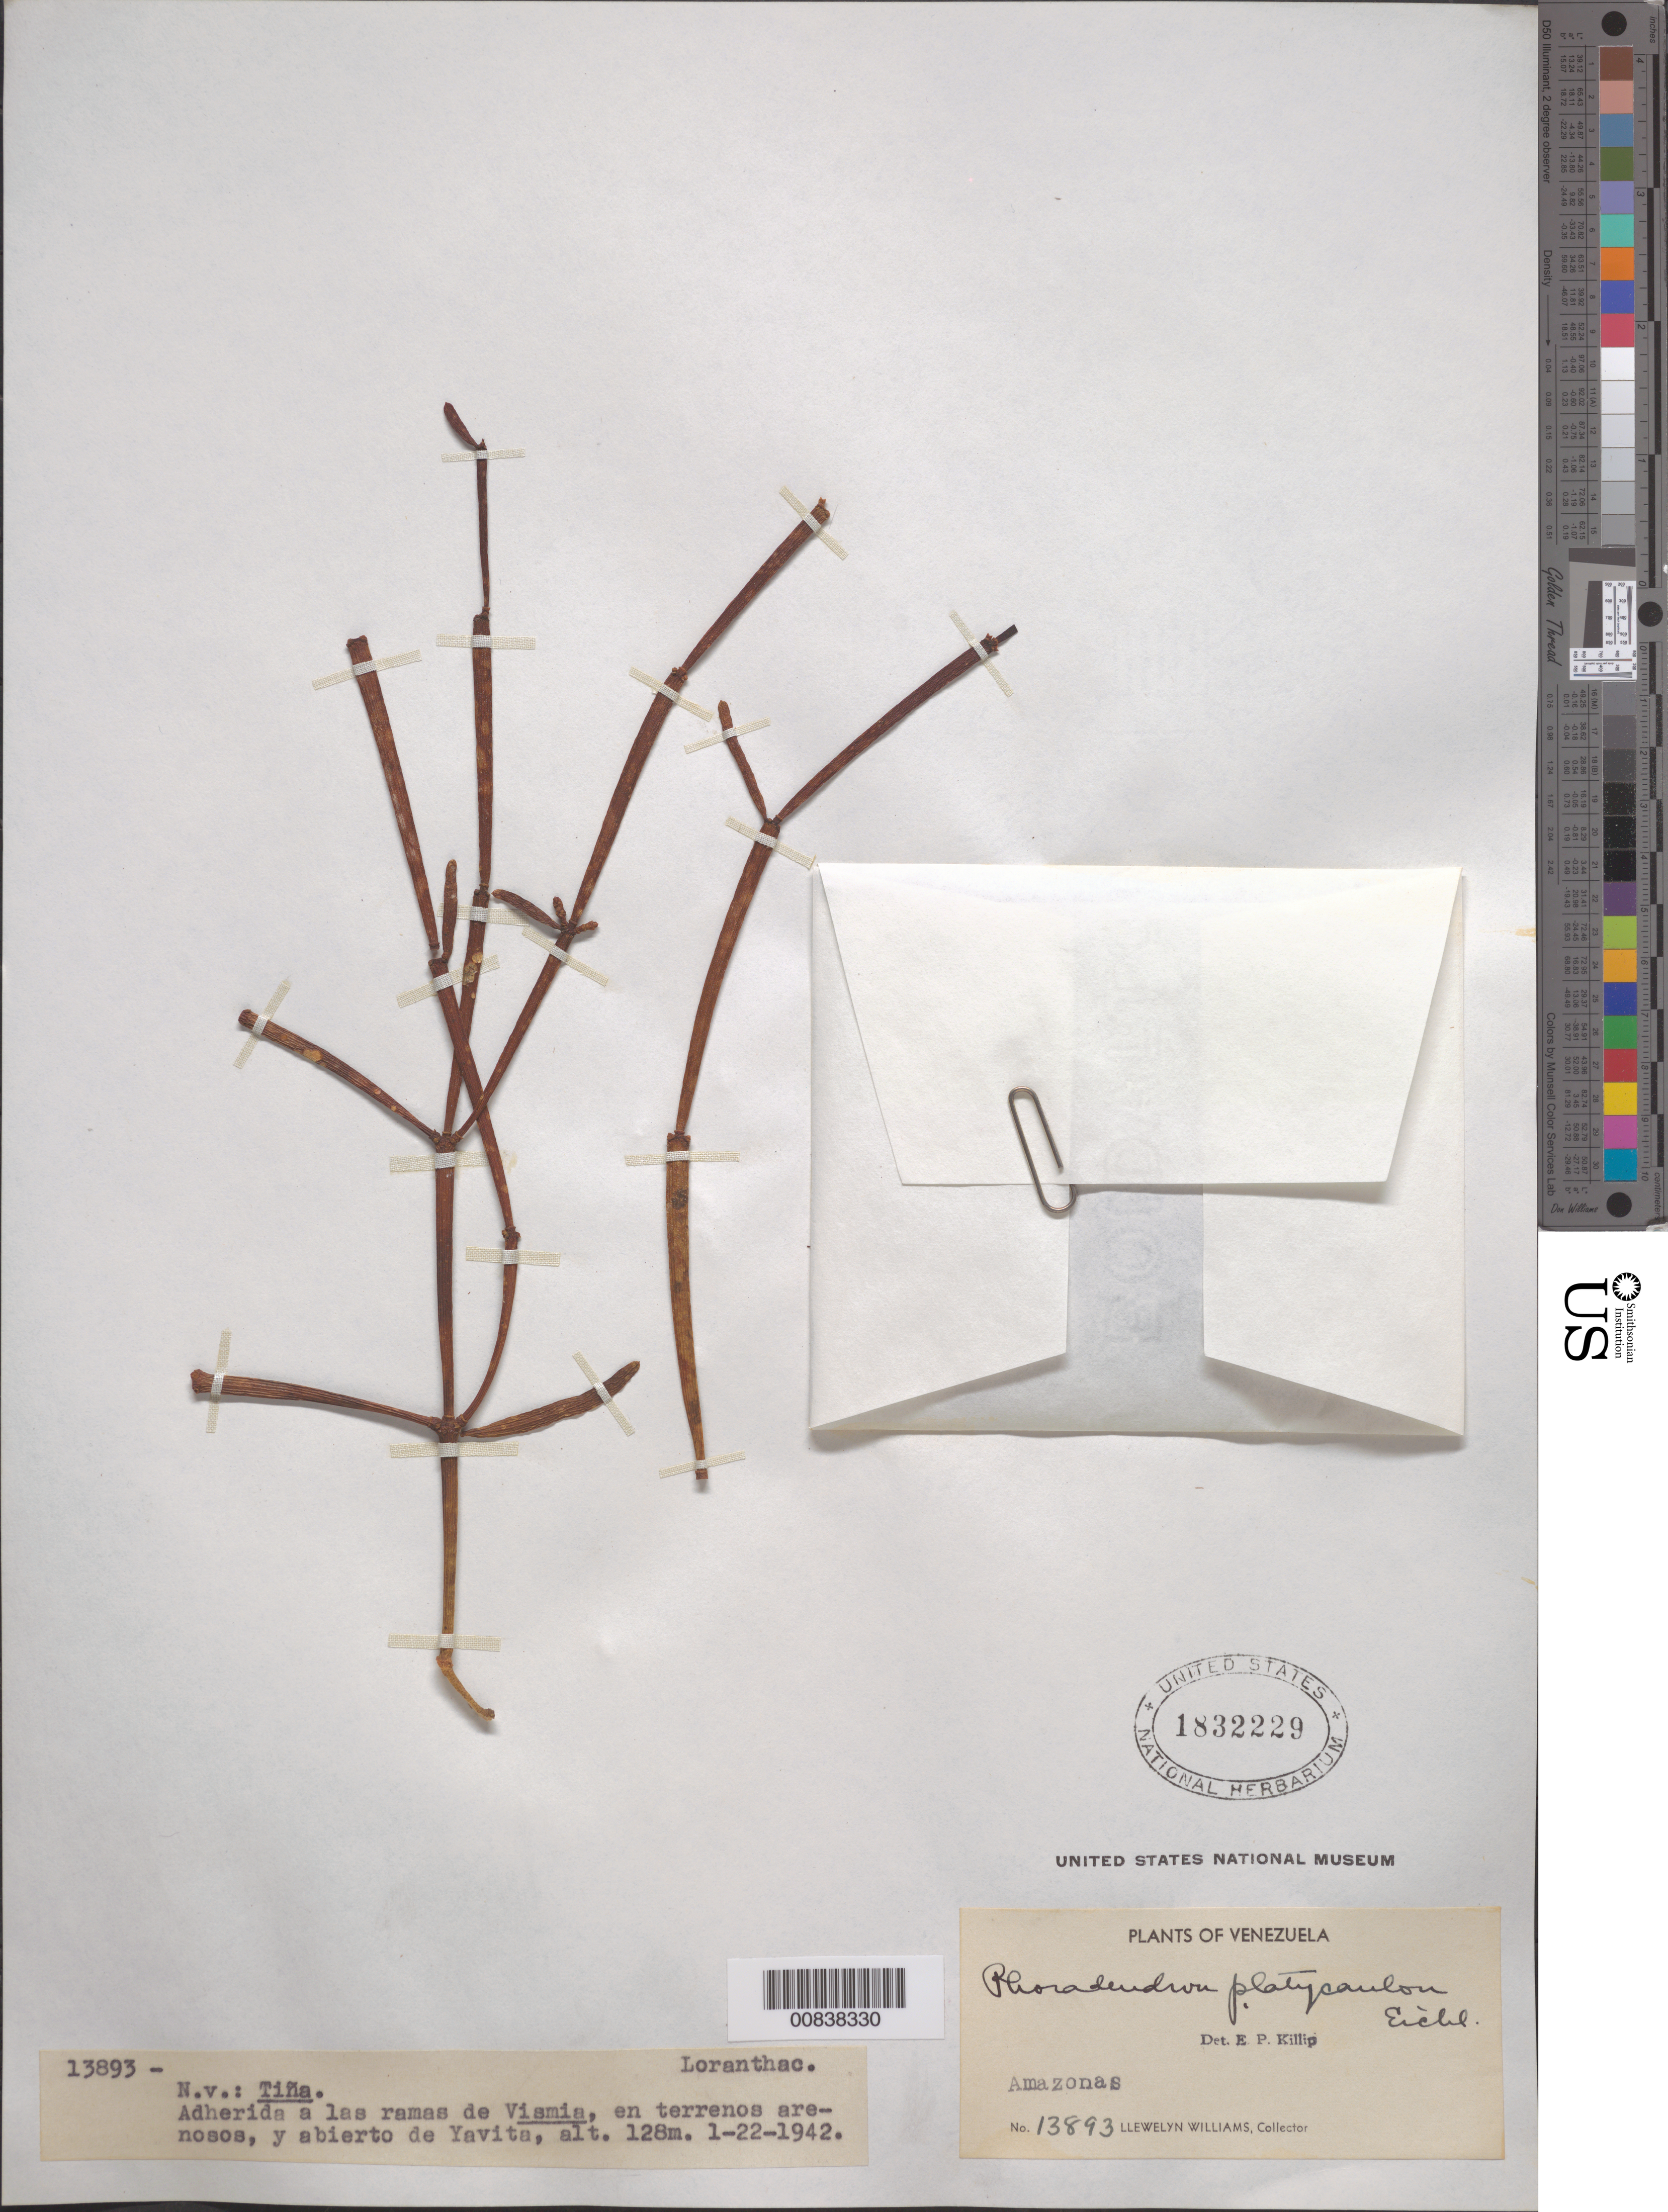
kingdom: Plantae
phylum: Tracheophyta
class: Magnoliopsida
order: Santalales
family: Viscaceae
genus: Phoradendron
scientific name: Phoradendron platycaulon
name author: Eichler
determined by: Killip, Ellsworth P.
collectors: Ll. Williams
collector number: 13893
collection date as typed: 22-Jan-42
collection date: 1942-01-22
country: Venezuela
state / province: Amazonas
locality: Yavita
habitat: Adherida a las ramas de Vismia, en terrenos arenosos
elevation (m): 128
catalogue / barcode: US 1832229